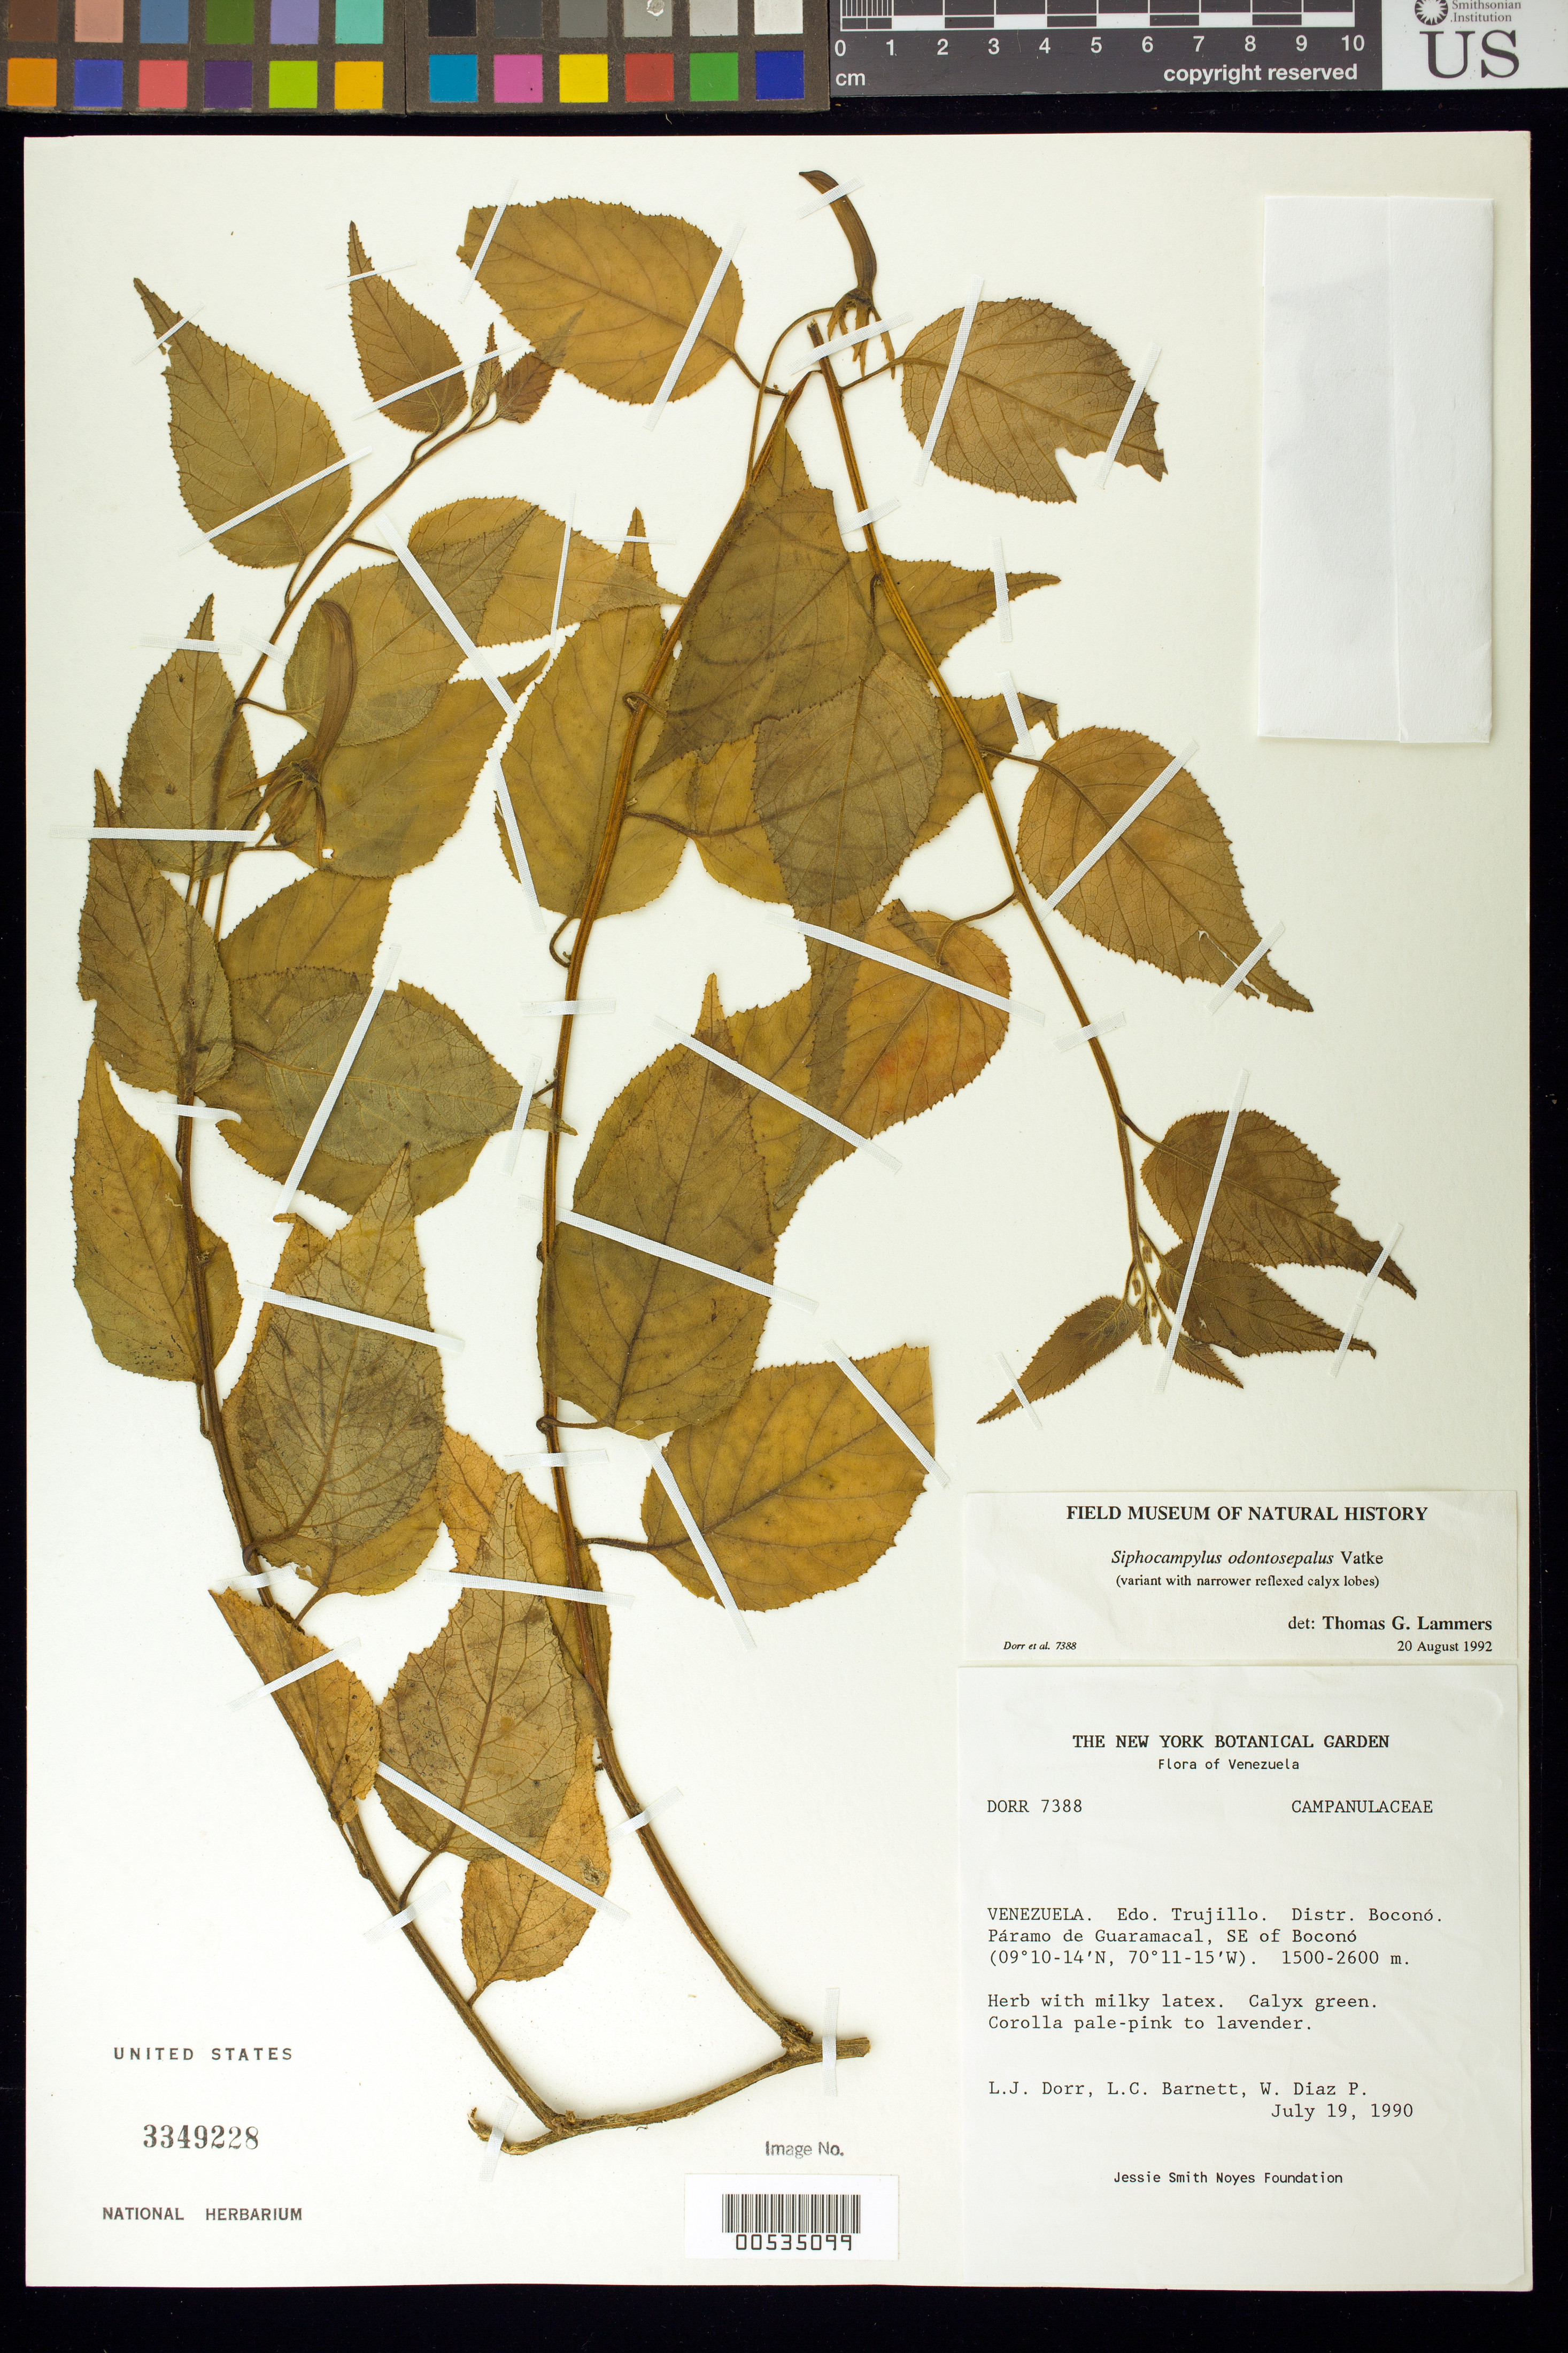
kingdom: Plantae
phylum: Tracheophyta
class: Magnoliopsida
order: Asterales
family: Campanulaceae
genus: Siphocampylus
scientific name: Siphocampylus odontosepalus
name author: Vatke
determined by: Lammers, T. G.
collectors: L. J. Dorr, L. C. Barnett & W. Díaz P.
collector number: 7388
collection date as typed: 19 Jul 1990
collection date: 1990-07-19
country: Venezuela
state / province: Trujillo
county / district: Boconó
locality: Páramo de Guaramacal, SE of Boconó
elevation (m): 1500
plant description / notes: AAU, F, MO, NY, PORT, US, VEN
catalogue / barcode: US 3349228